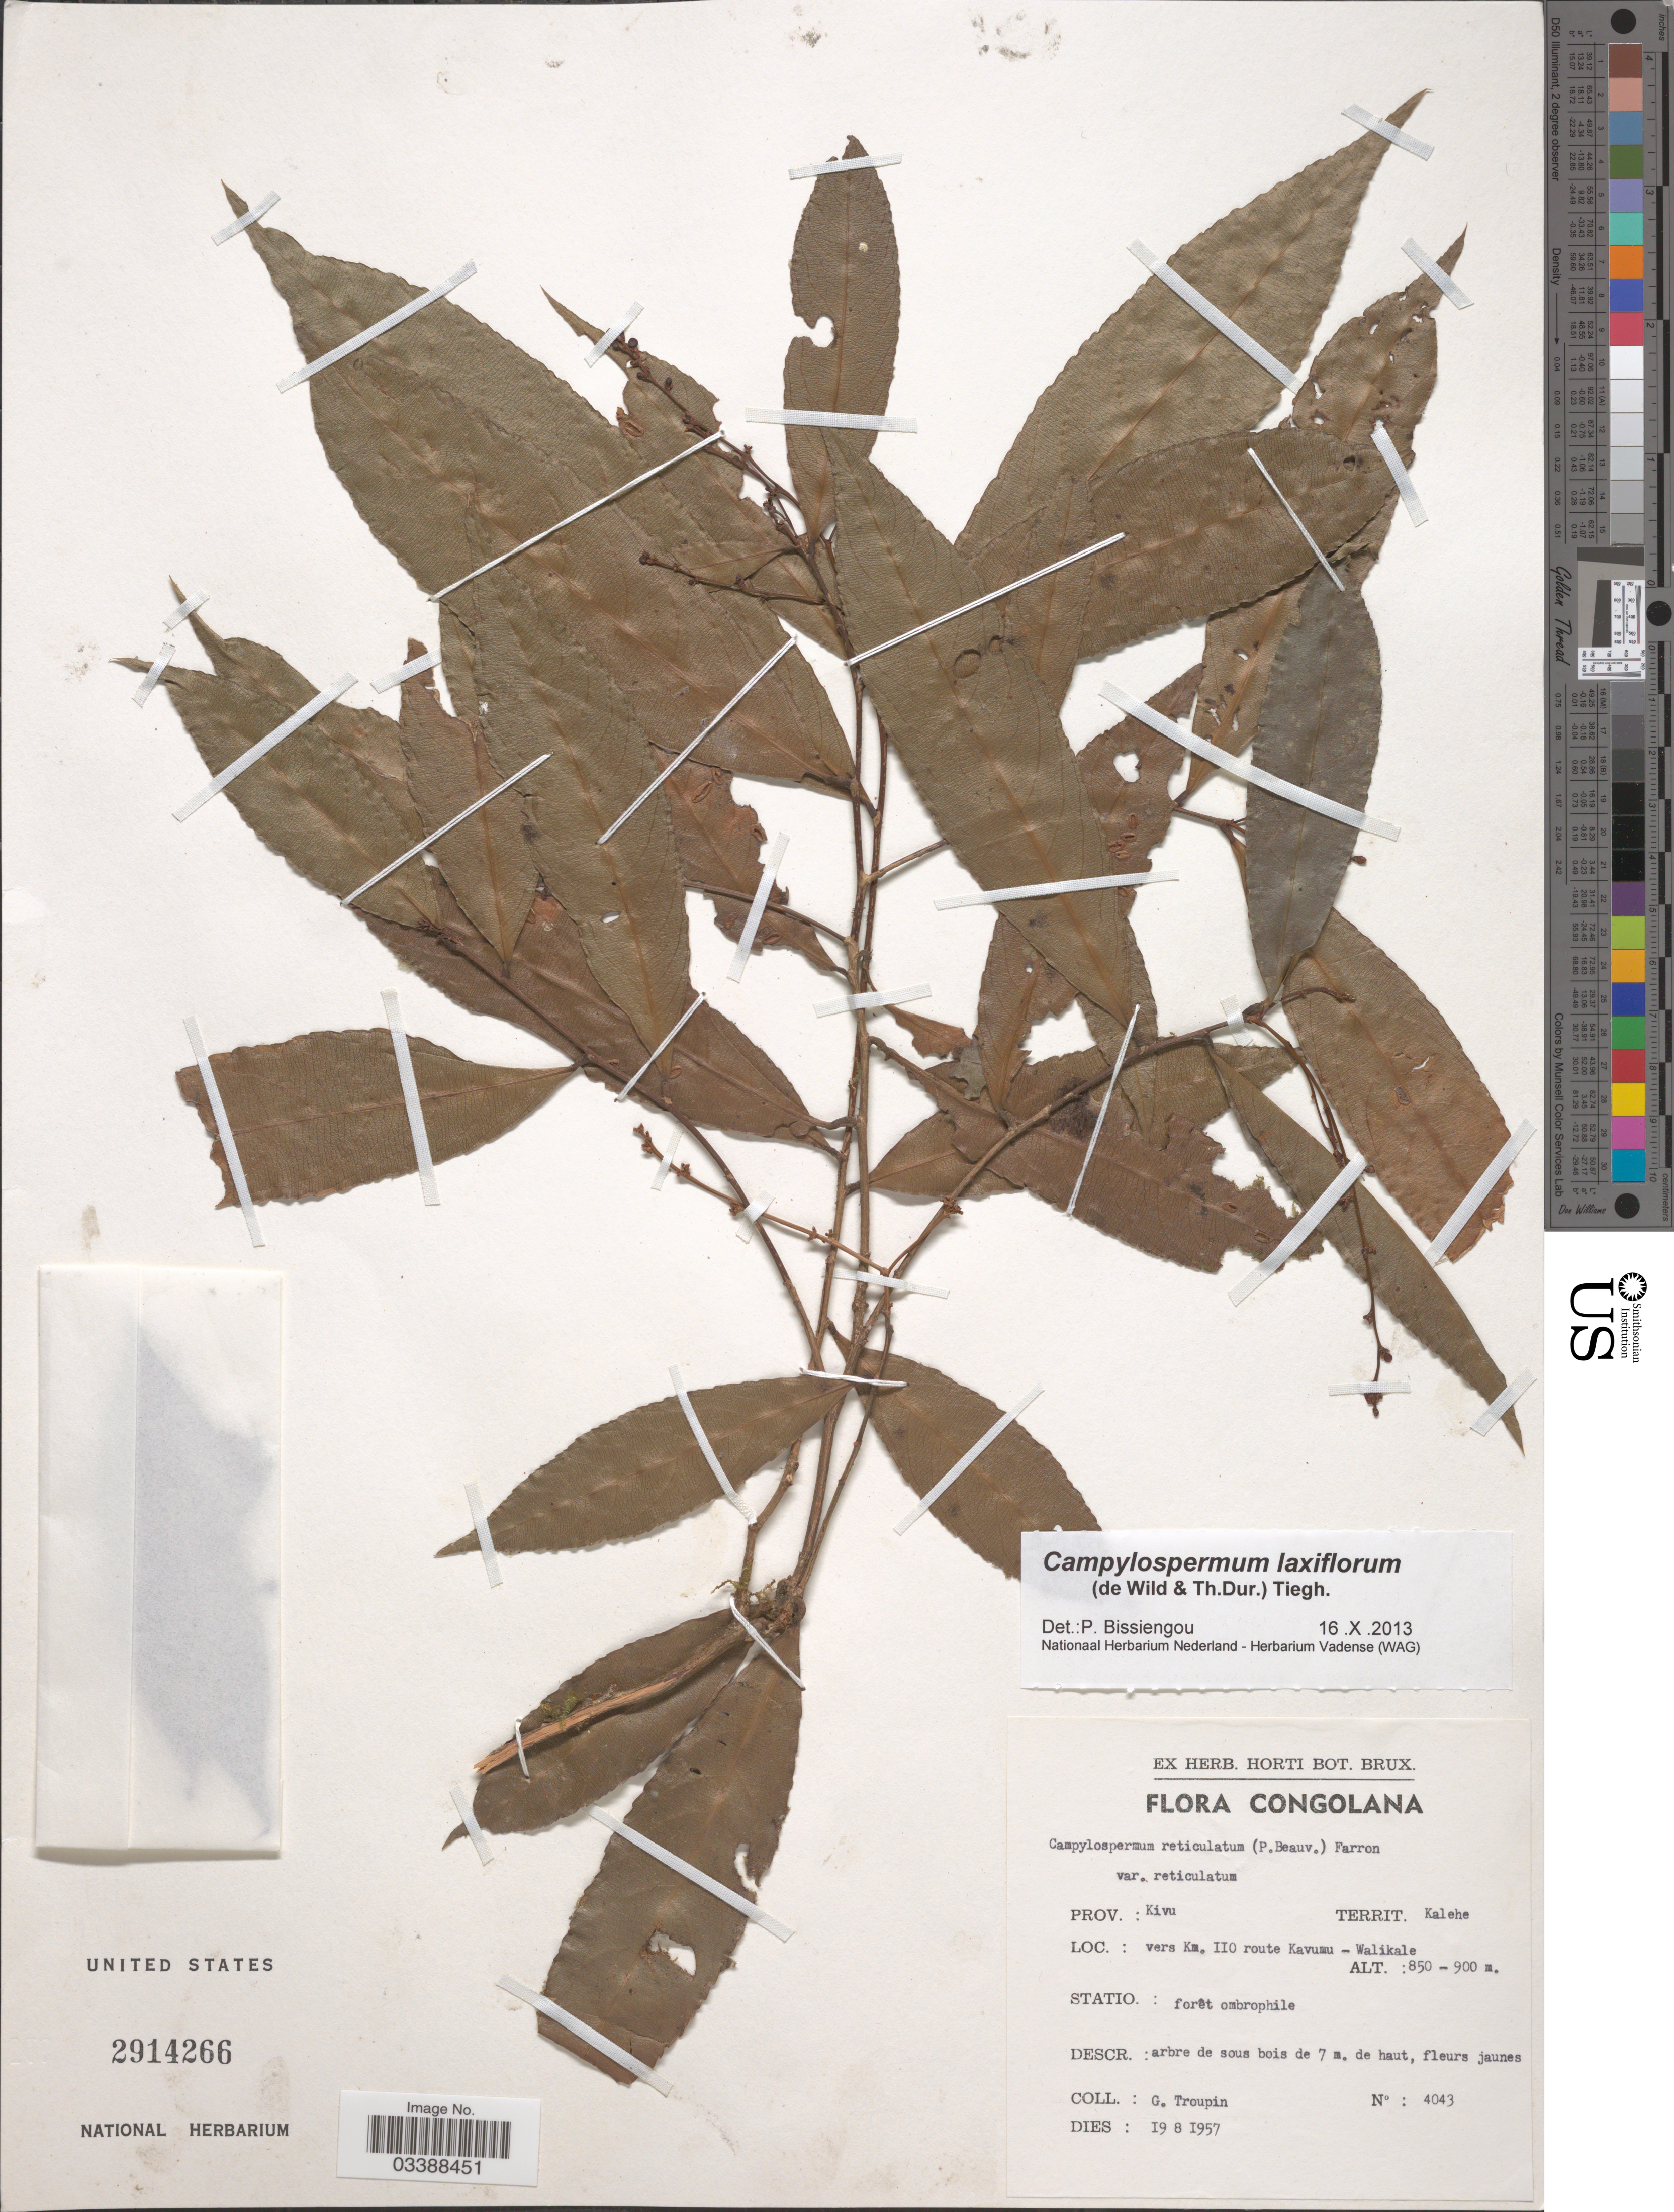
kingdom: Plantae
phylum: Tracheophyta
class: Magnoliopsida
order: Malpighiales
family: Ochnaceae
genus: Campylospermum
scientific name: Campylospermum laxiflorum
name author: (De Wild. & Durand) Tiegh.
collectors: G. Troupin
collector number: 4043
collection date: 1957-08-18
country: Congo, Democratic Republic of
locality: Congolana. Prov.: Kivu Territ.: Kalehe, vers Km. 110 route Kavumu-Walikale.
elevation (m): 850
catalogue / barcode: US 2914266